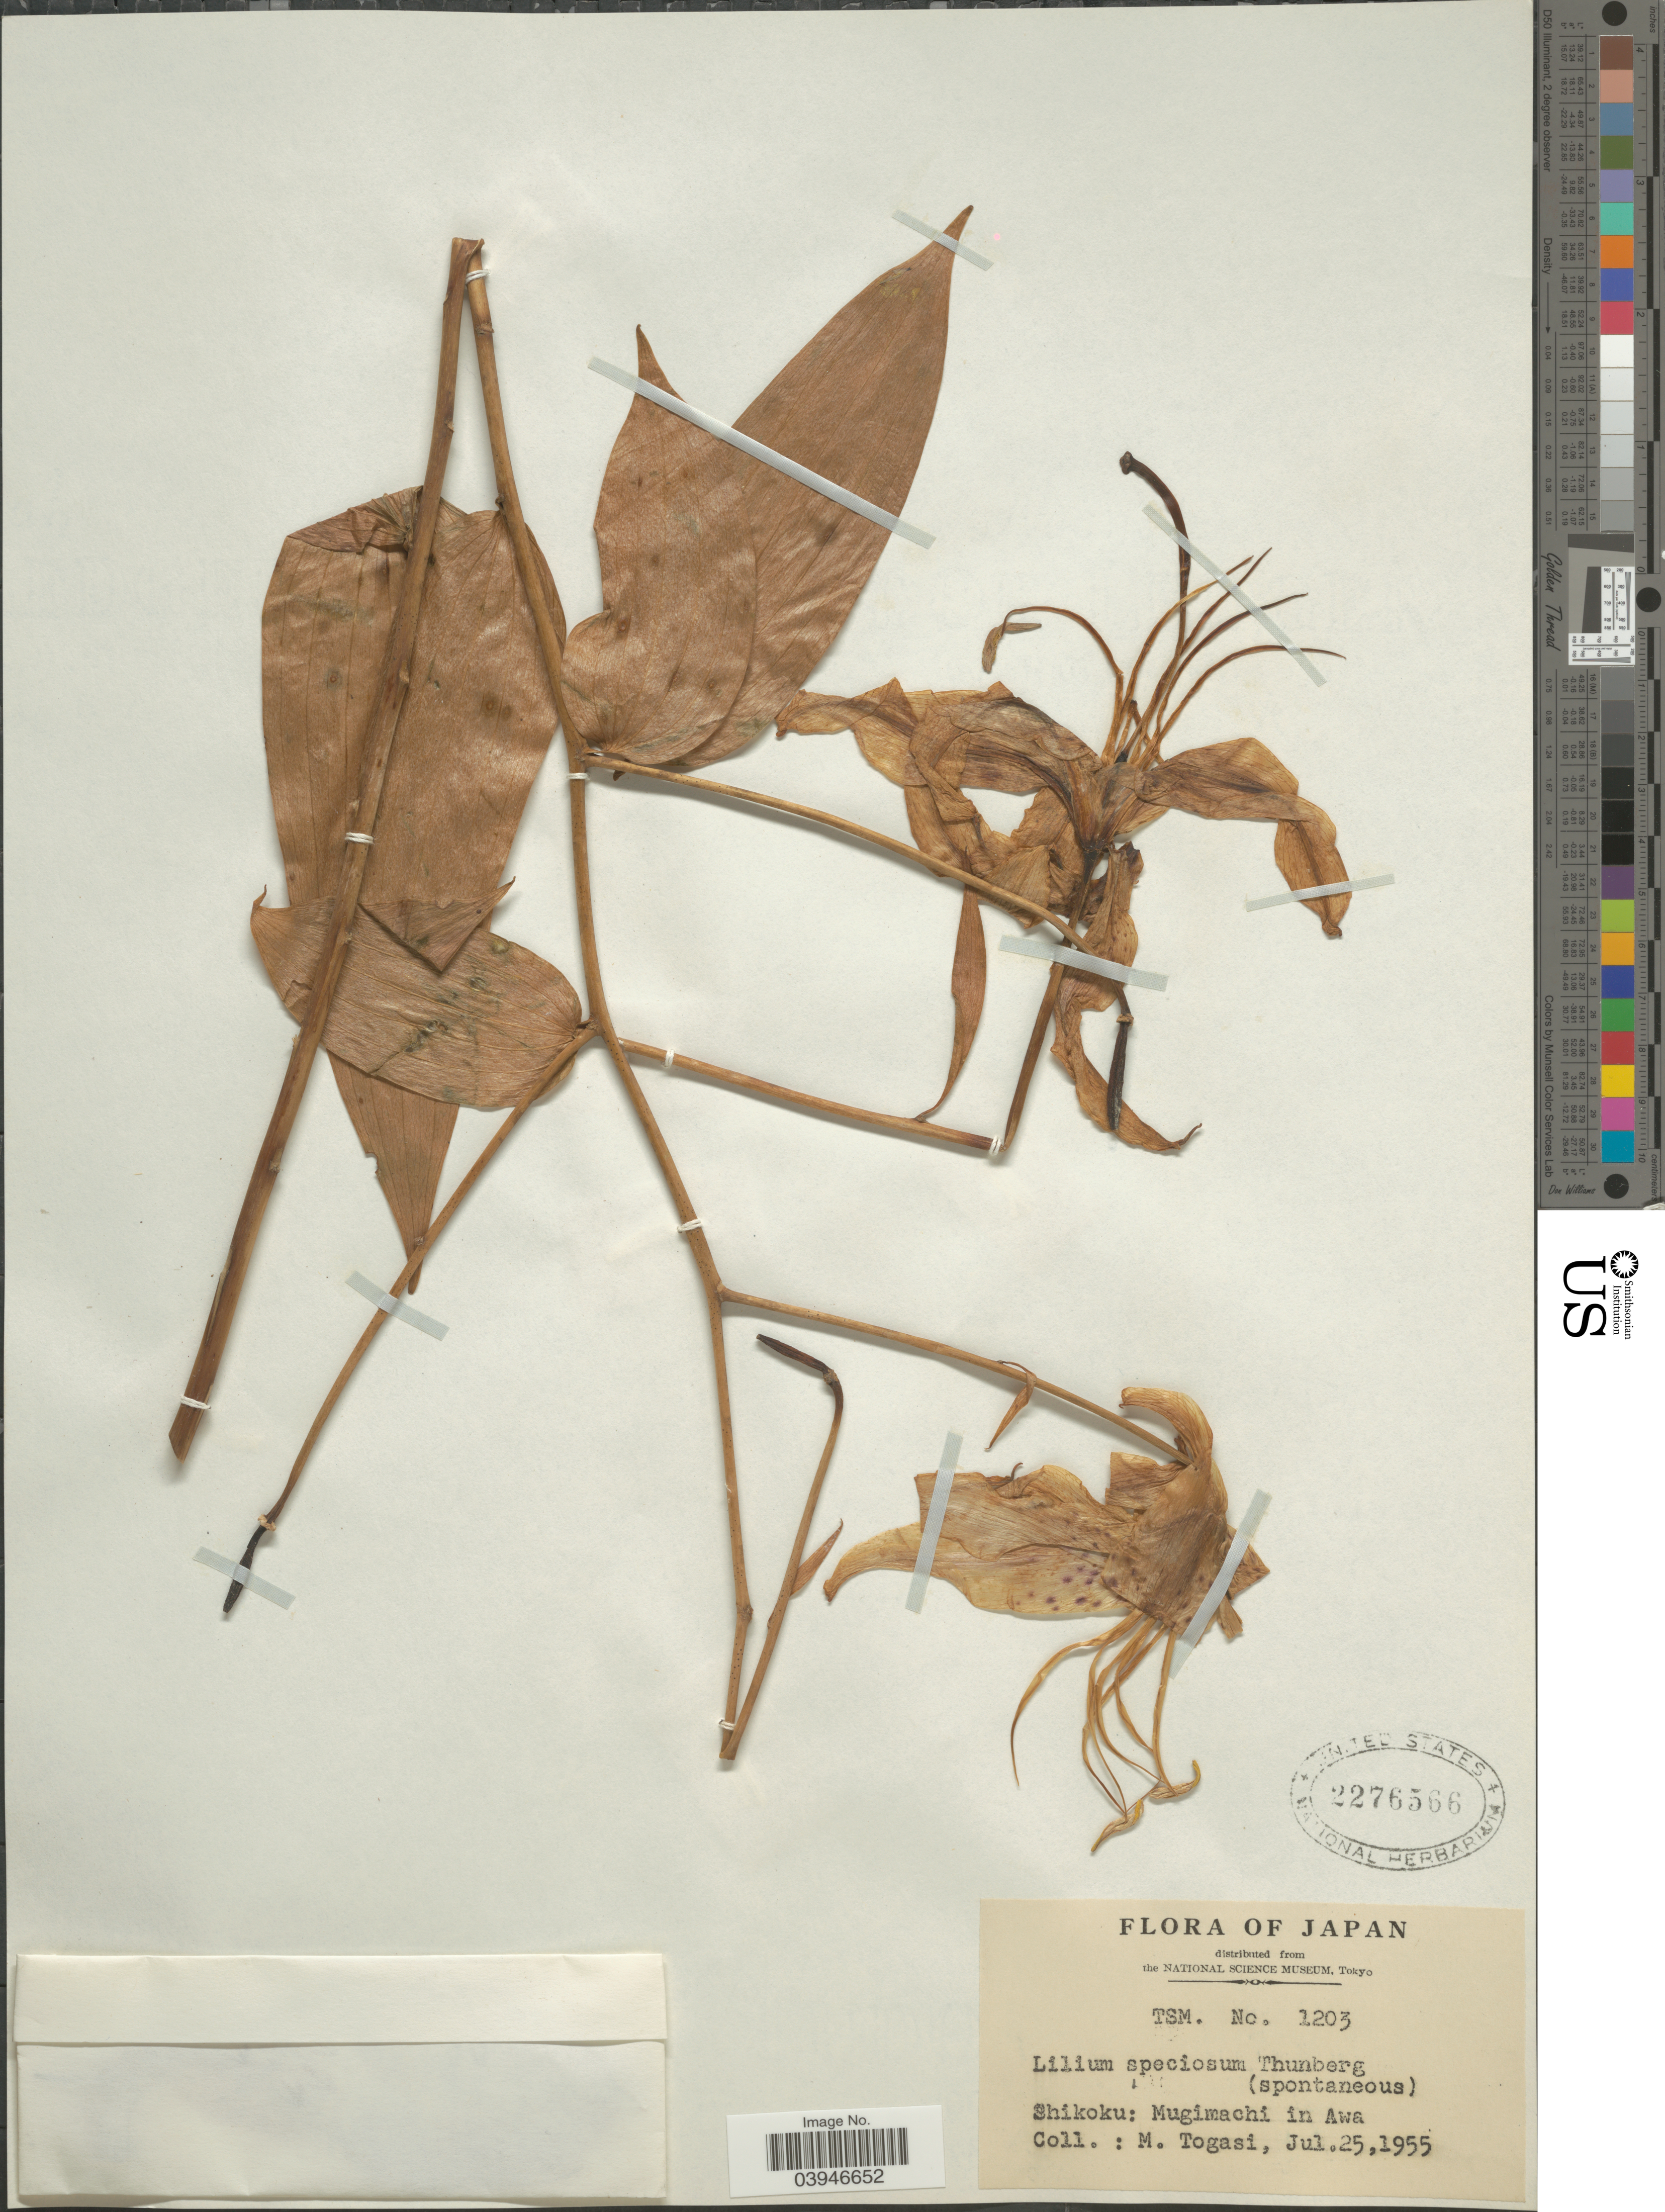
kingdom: Plantae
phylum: Tracheophyta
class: Liliopsida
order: Liliales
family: Liliaceae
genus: Lilium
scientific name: Lilium speciosum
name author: Thunb.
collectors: M. Togasi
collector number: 1203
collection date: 1955-07-25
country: Japan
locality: Shikoku: Mugimachi in Awa.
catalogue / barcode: US 2276566